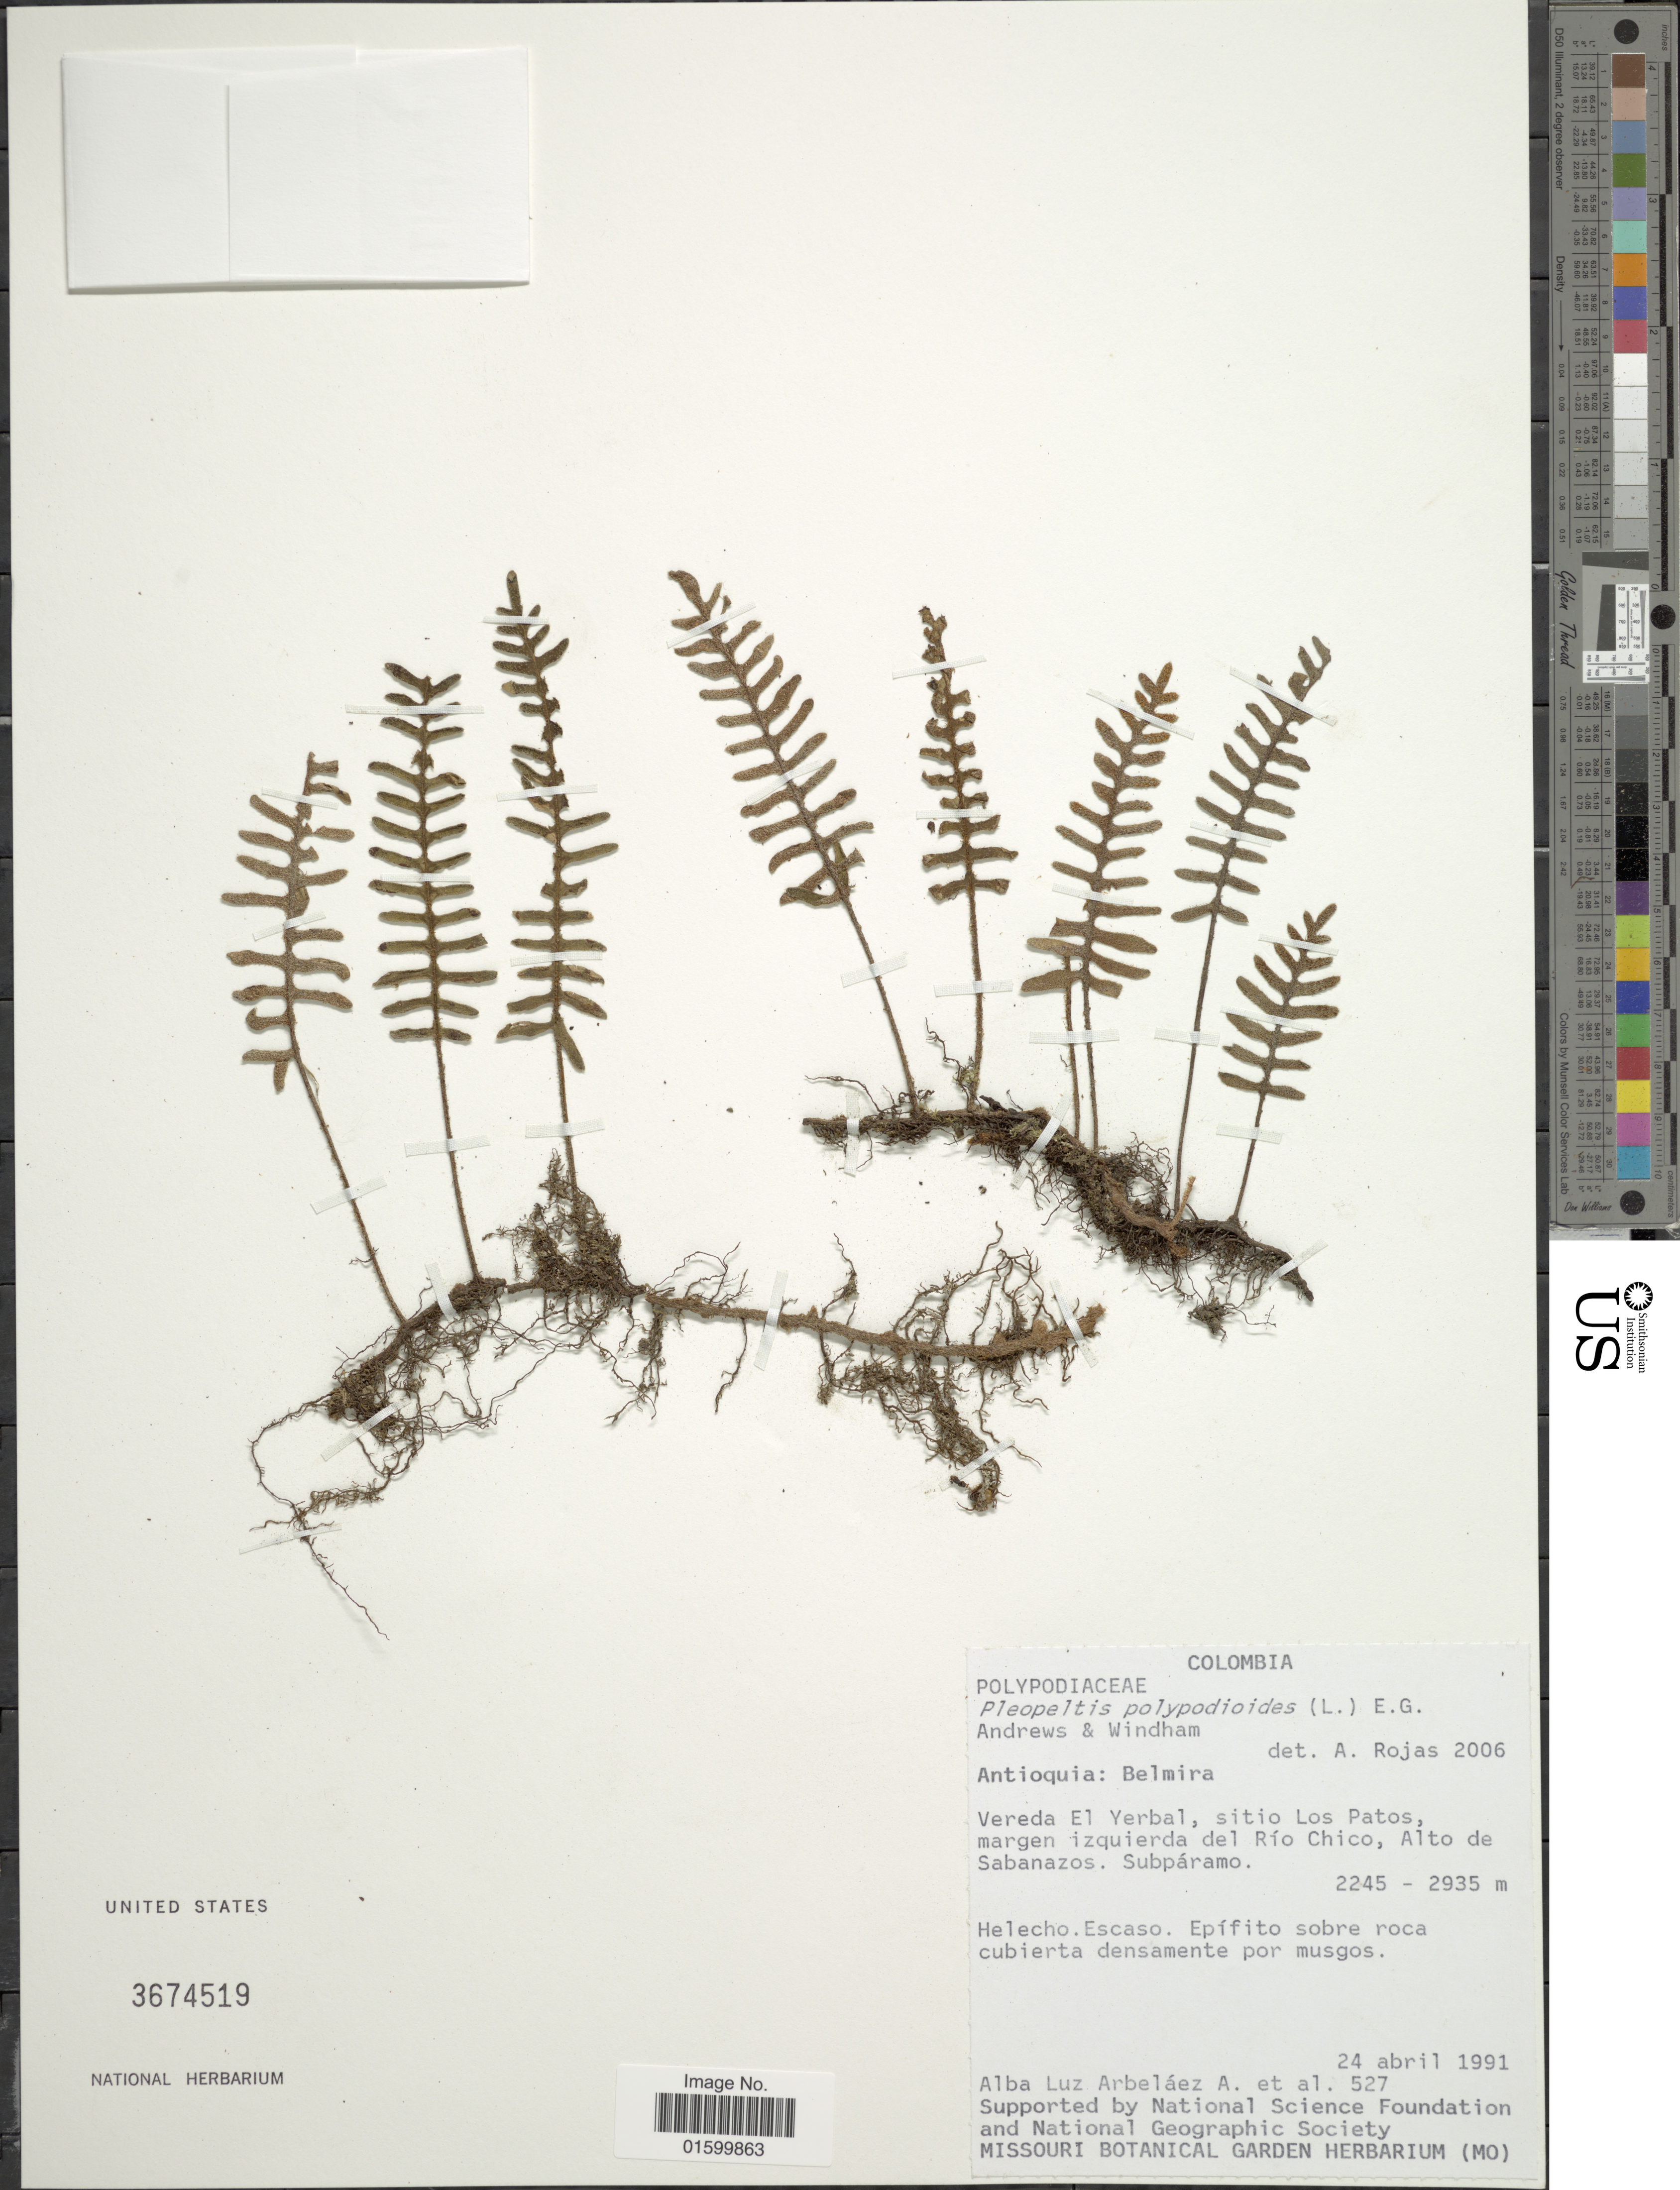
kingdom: Plantae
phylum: Tracheophyta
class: Polypodiopsida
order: Polypodiales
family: Polypodiaceae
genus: Pleopeltis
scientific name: Pleopeltis polypodioides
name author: (L.) E.G. Andrews & Windham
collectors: A. L. Arbelaez & et al.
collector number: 527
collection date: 1991-04-24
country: Colombia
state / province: Antioquia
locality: Antioquia: Belmira, Vereda El Yerbal, sitio Los Patos, margen izquierda del Rio Chico, Alto de Sabanzos, Subparamo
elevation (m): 2245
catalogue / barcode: US 3674519